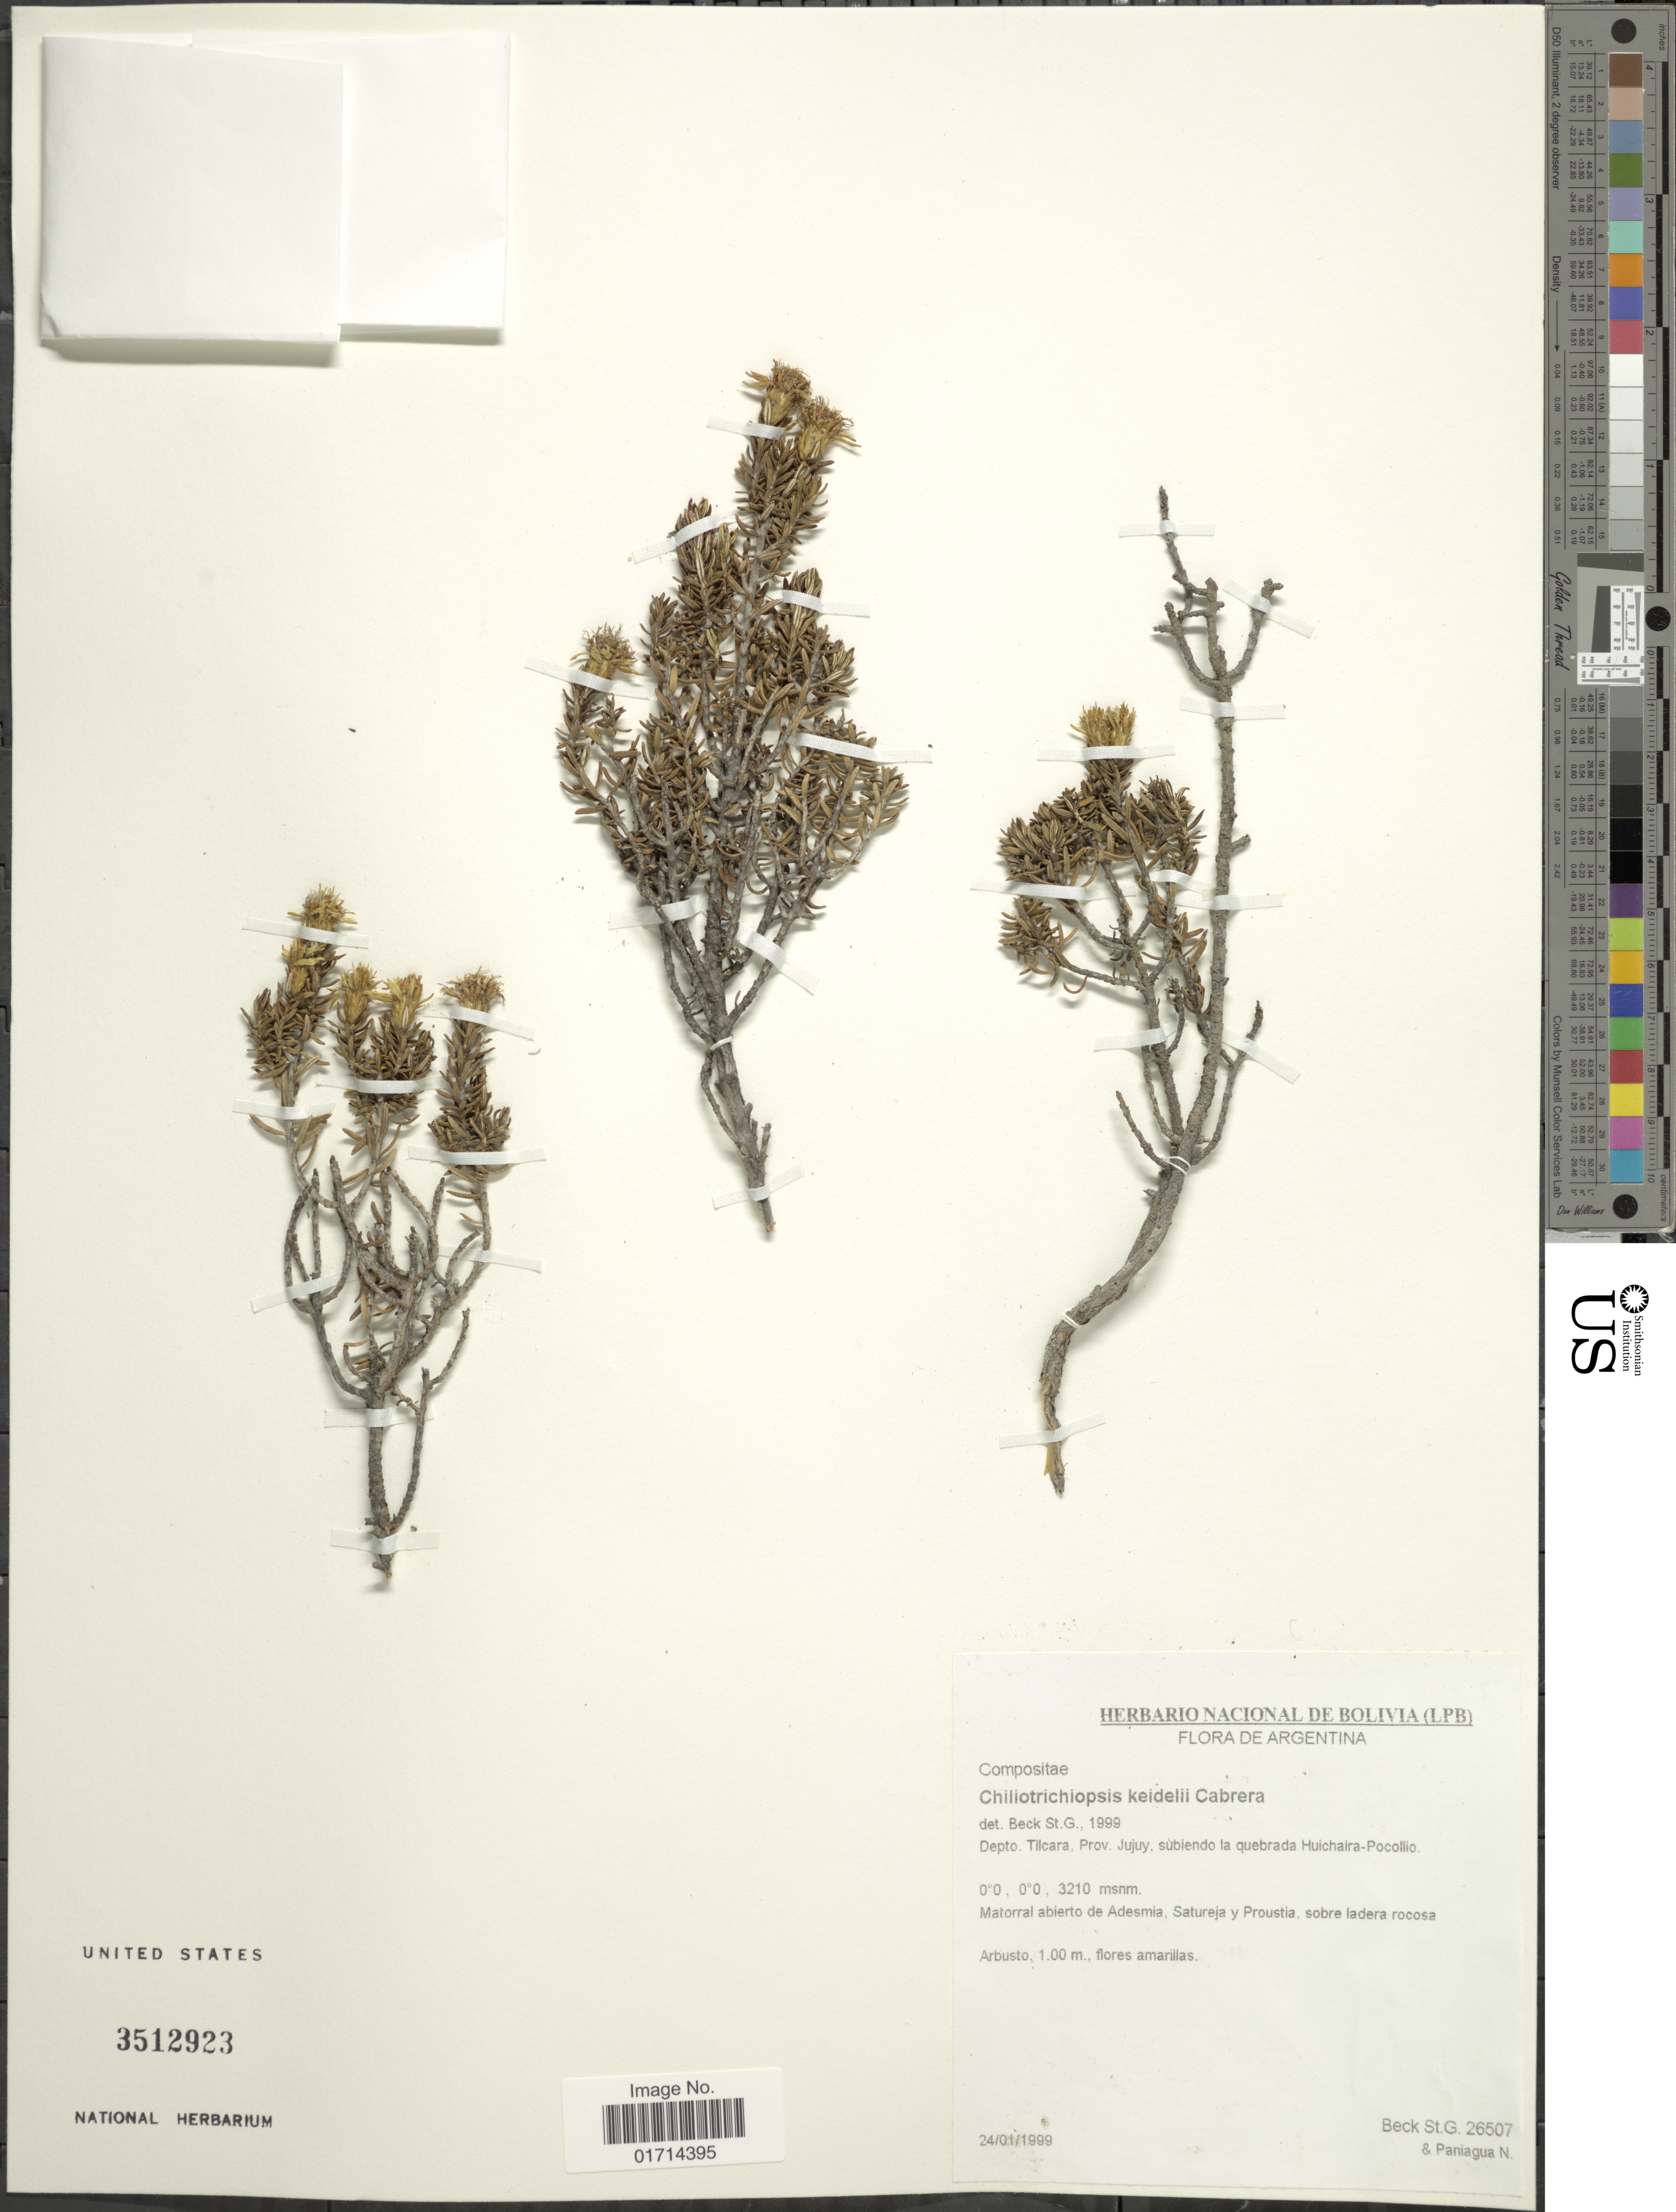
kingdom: Plantae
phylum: Tracheophyta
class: Magnoliopsida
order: Asterales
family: Asteraceae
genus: Chiliotrichiopsis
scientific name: Chiliotrichiopsis keideli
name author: Cabrera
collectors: S. G. Beck & N. Paniagua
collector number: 26507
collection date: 1999-01-24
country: Argentina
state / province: Jujuy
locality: Depto. Tilcara, subiendo la quebrada Huichaira-Pocollio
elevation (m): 3210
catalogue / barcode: US 3512923